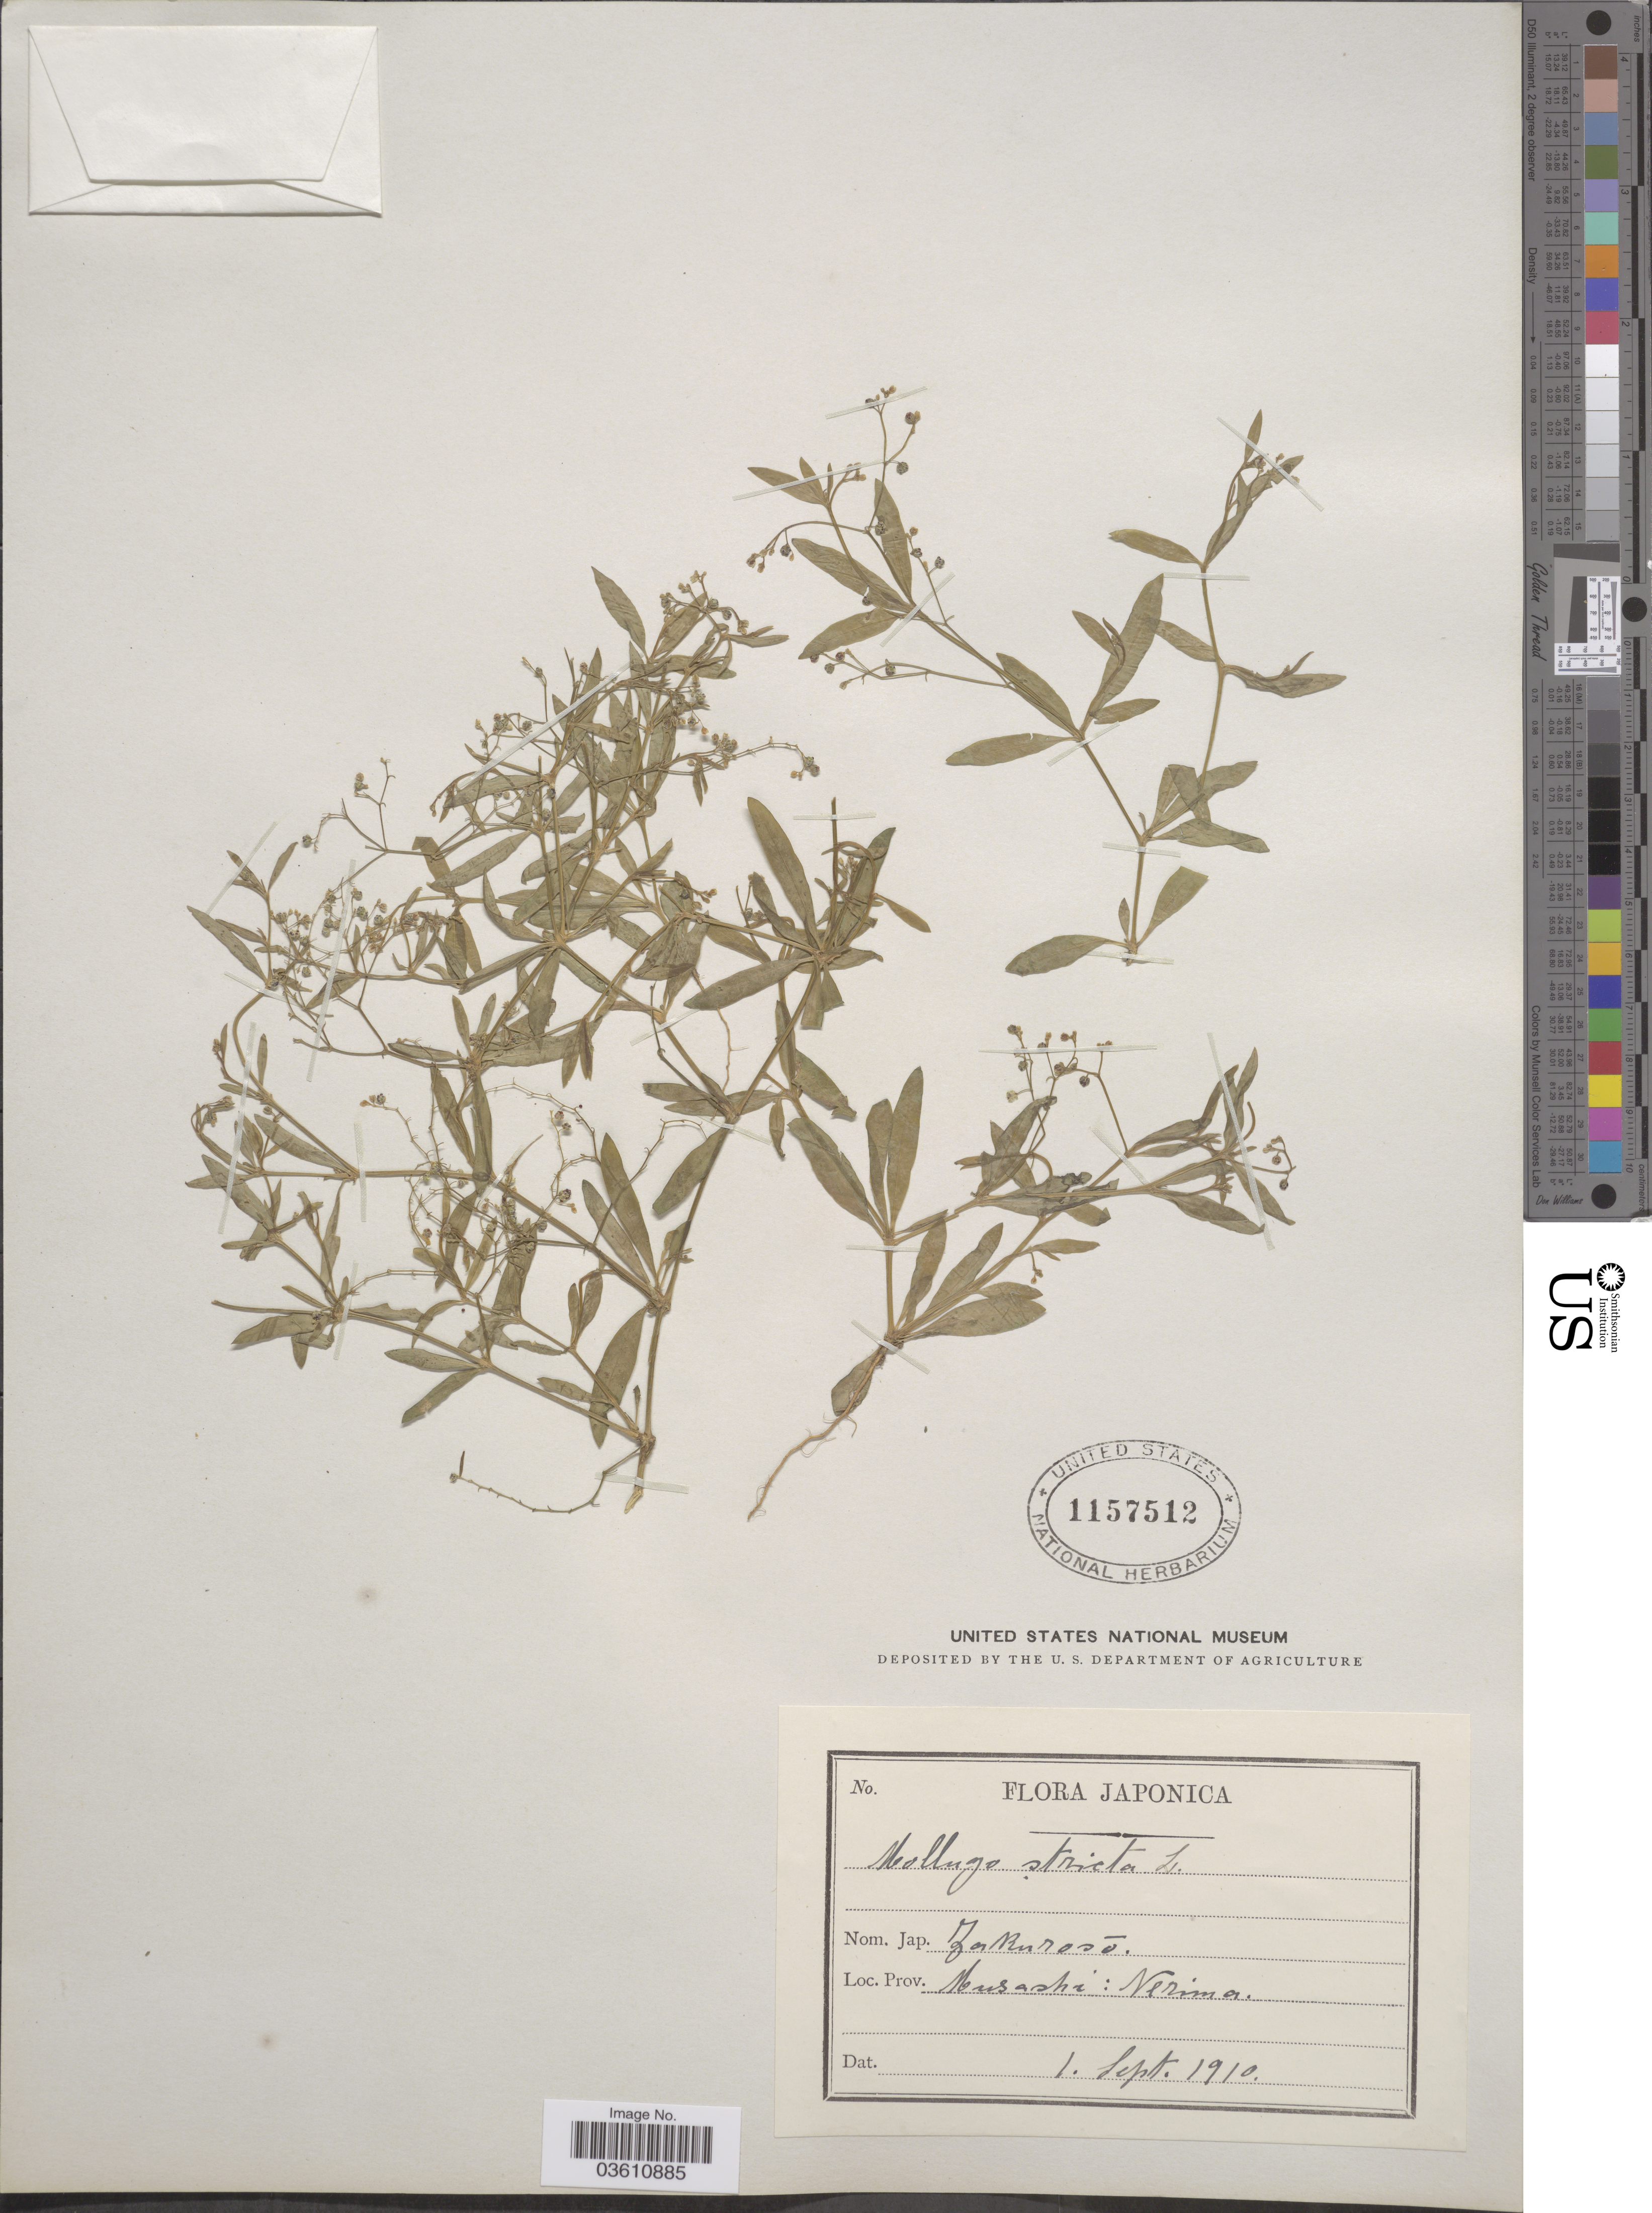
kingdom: Plantae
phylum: Tracheophyta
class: Magnoliopsida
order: Caryophyllales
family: Molluginaceae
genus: Trigastrotheca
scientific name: Trigastrotheca pentaphylla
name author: (L.) Thulin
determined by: Strong, Mark T., (BOT), Smithsonian Institution - National Museum of Natural History (UNITED STATES)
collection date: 1910-09-01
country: Japan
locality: Musashi: Nerima.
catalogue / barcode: US 1157512